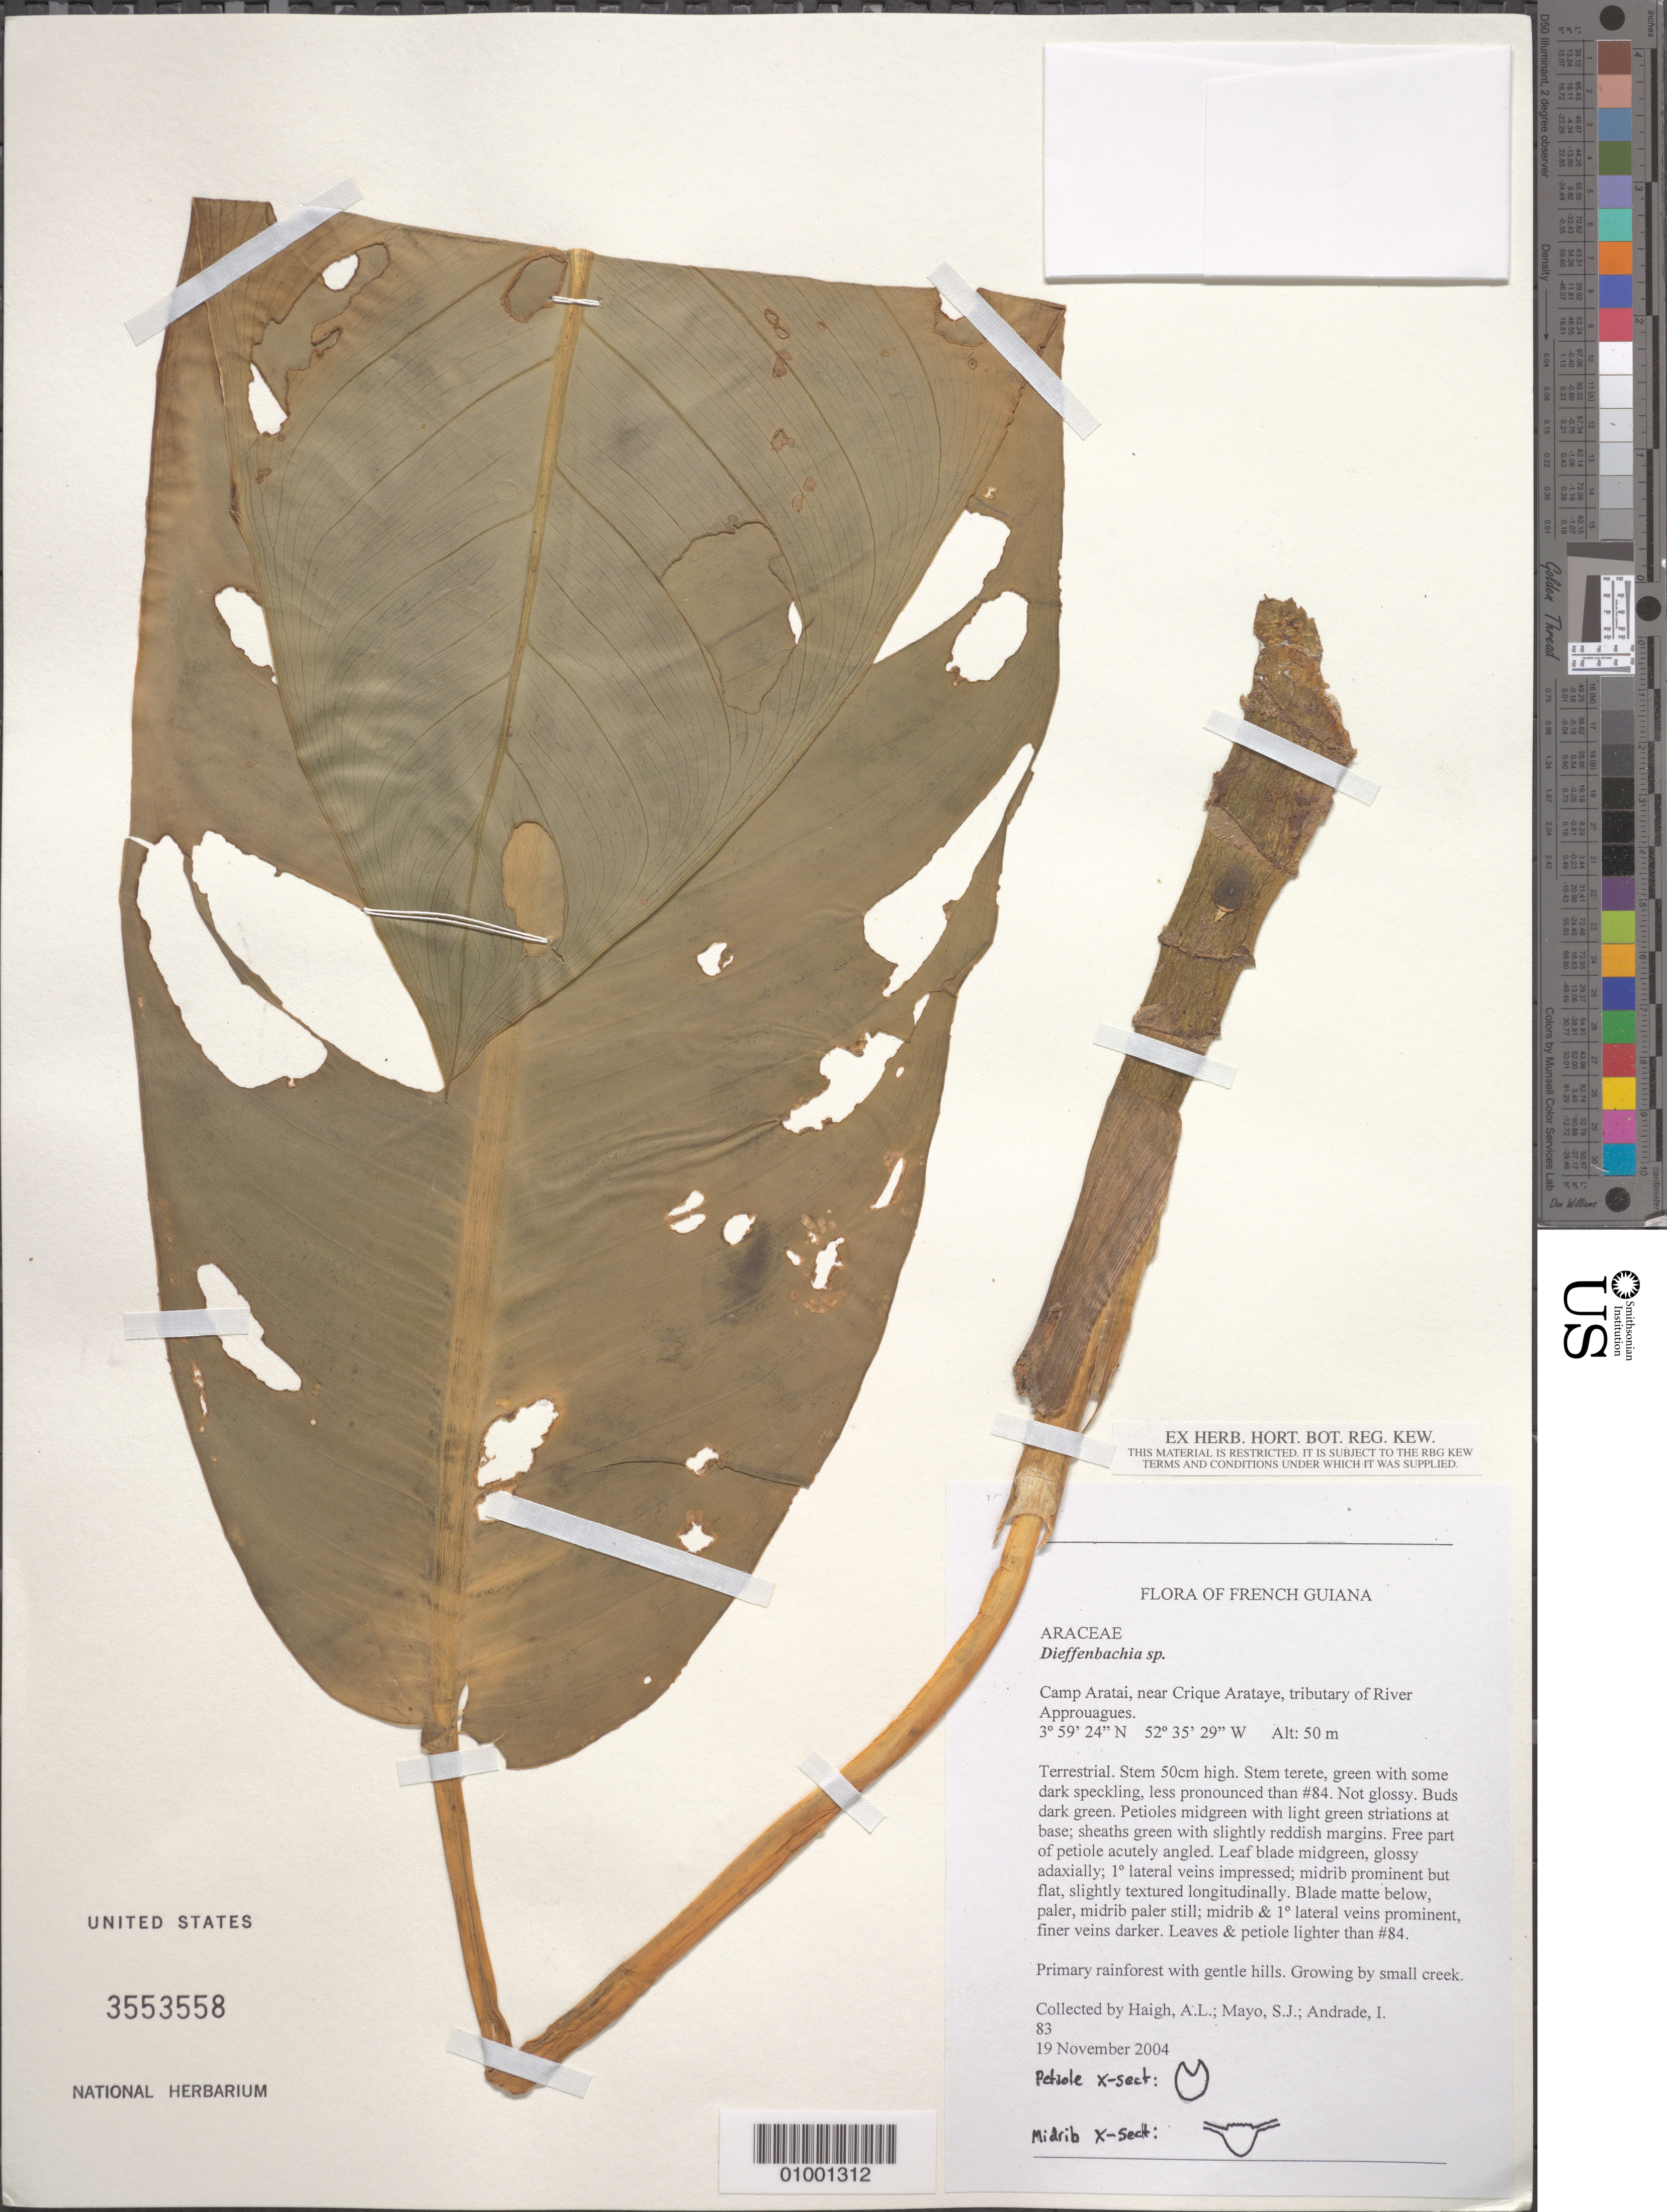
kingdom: Plantae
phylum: Tracheophyta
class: Liliopsida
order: Alismatales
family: Araceae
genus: Dieffenbachia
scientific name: Dieffenbachia sp.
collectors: A. Haigh, S. J. Mayo & I. Andrade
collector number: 83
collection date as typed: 19-Nov-04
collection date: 2004-11-19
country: French Guiana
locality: Camp Aratai, near Crique Arataye, tributary of River Approuagues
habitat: Primary rainforest, with gentle hills. Growing by small creek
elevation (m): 50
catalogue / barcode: US 3553558